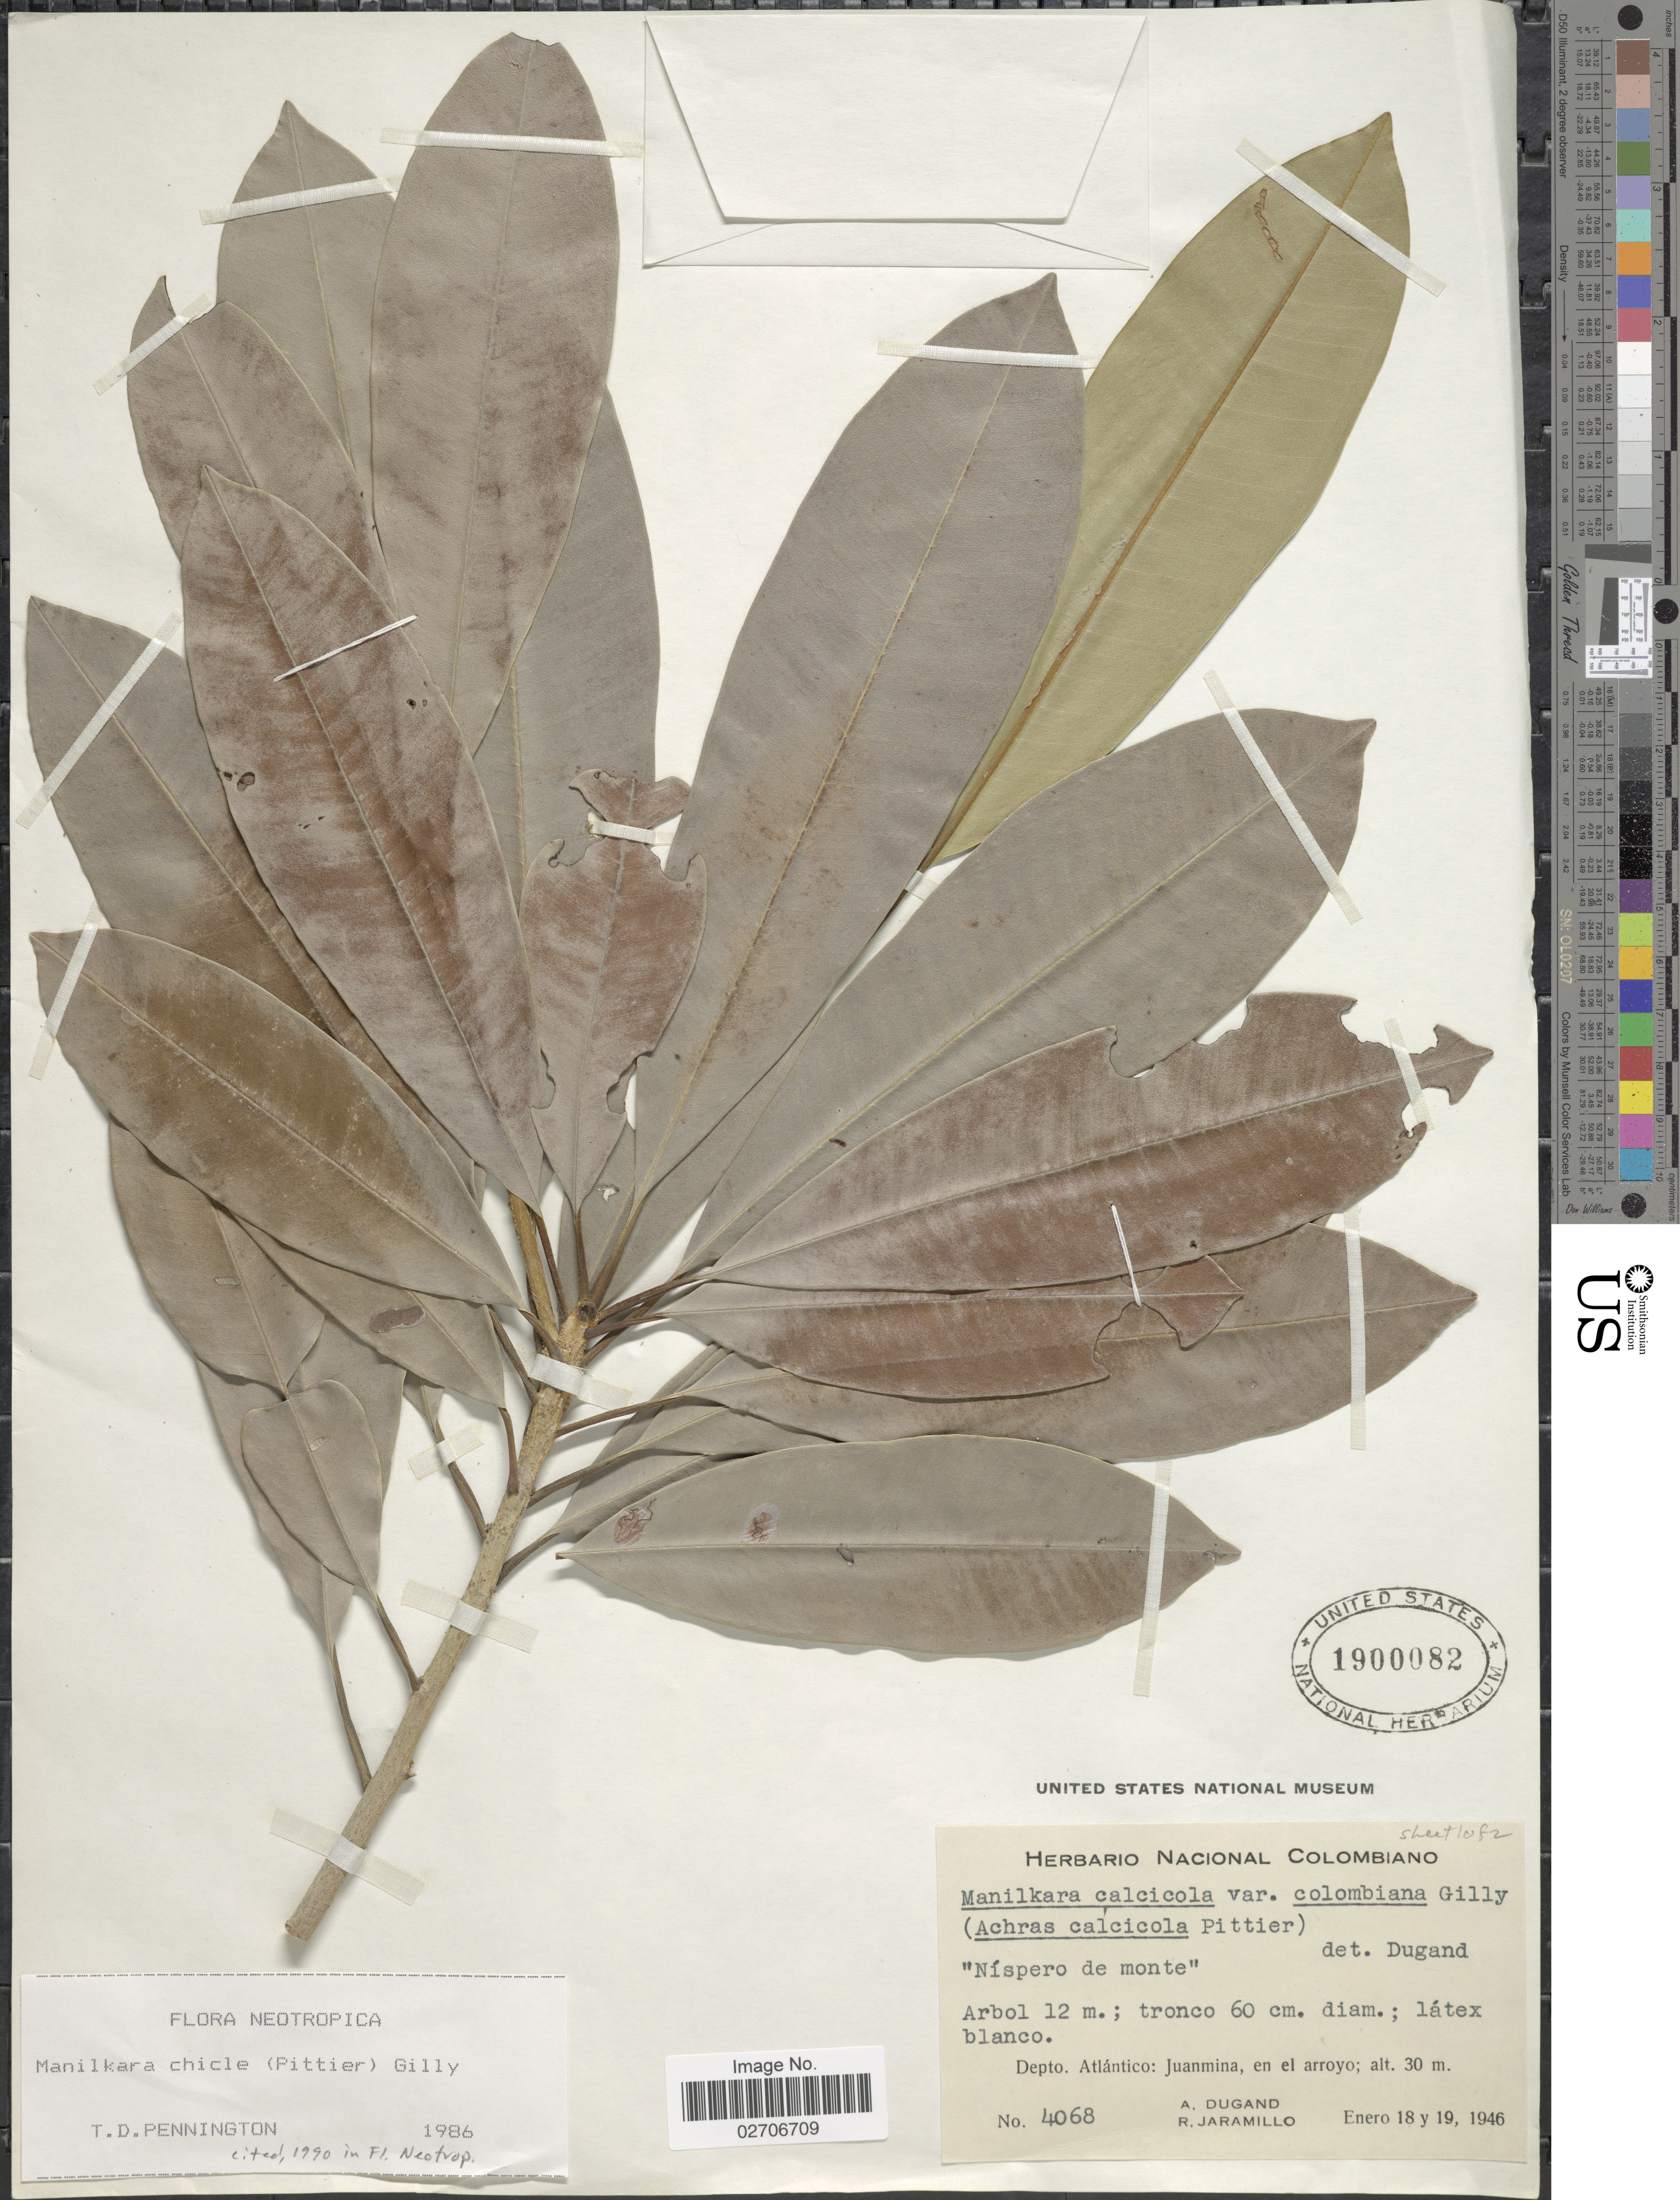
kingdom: Plantae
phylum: Tracheophyta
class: Magnoliopsida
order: Ericales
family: Sapotaceae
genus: Manilkara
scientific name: Manilkara chicle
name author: (Pittier) Gilly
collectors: A. Dugand & R. Jaramillo M.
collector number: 4068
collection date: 1946-01-18/1946-01-19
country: Colombia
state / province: Atlántico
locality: Depto. Atlantico: Juanmina, en el arroyo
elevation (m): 30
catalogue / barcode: US 1900082